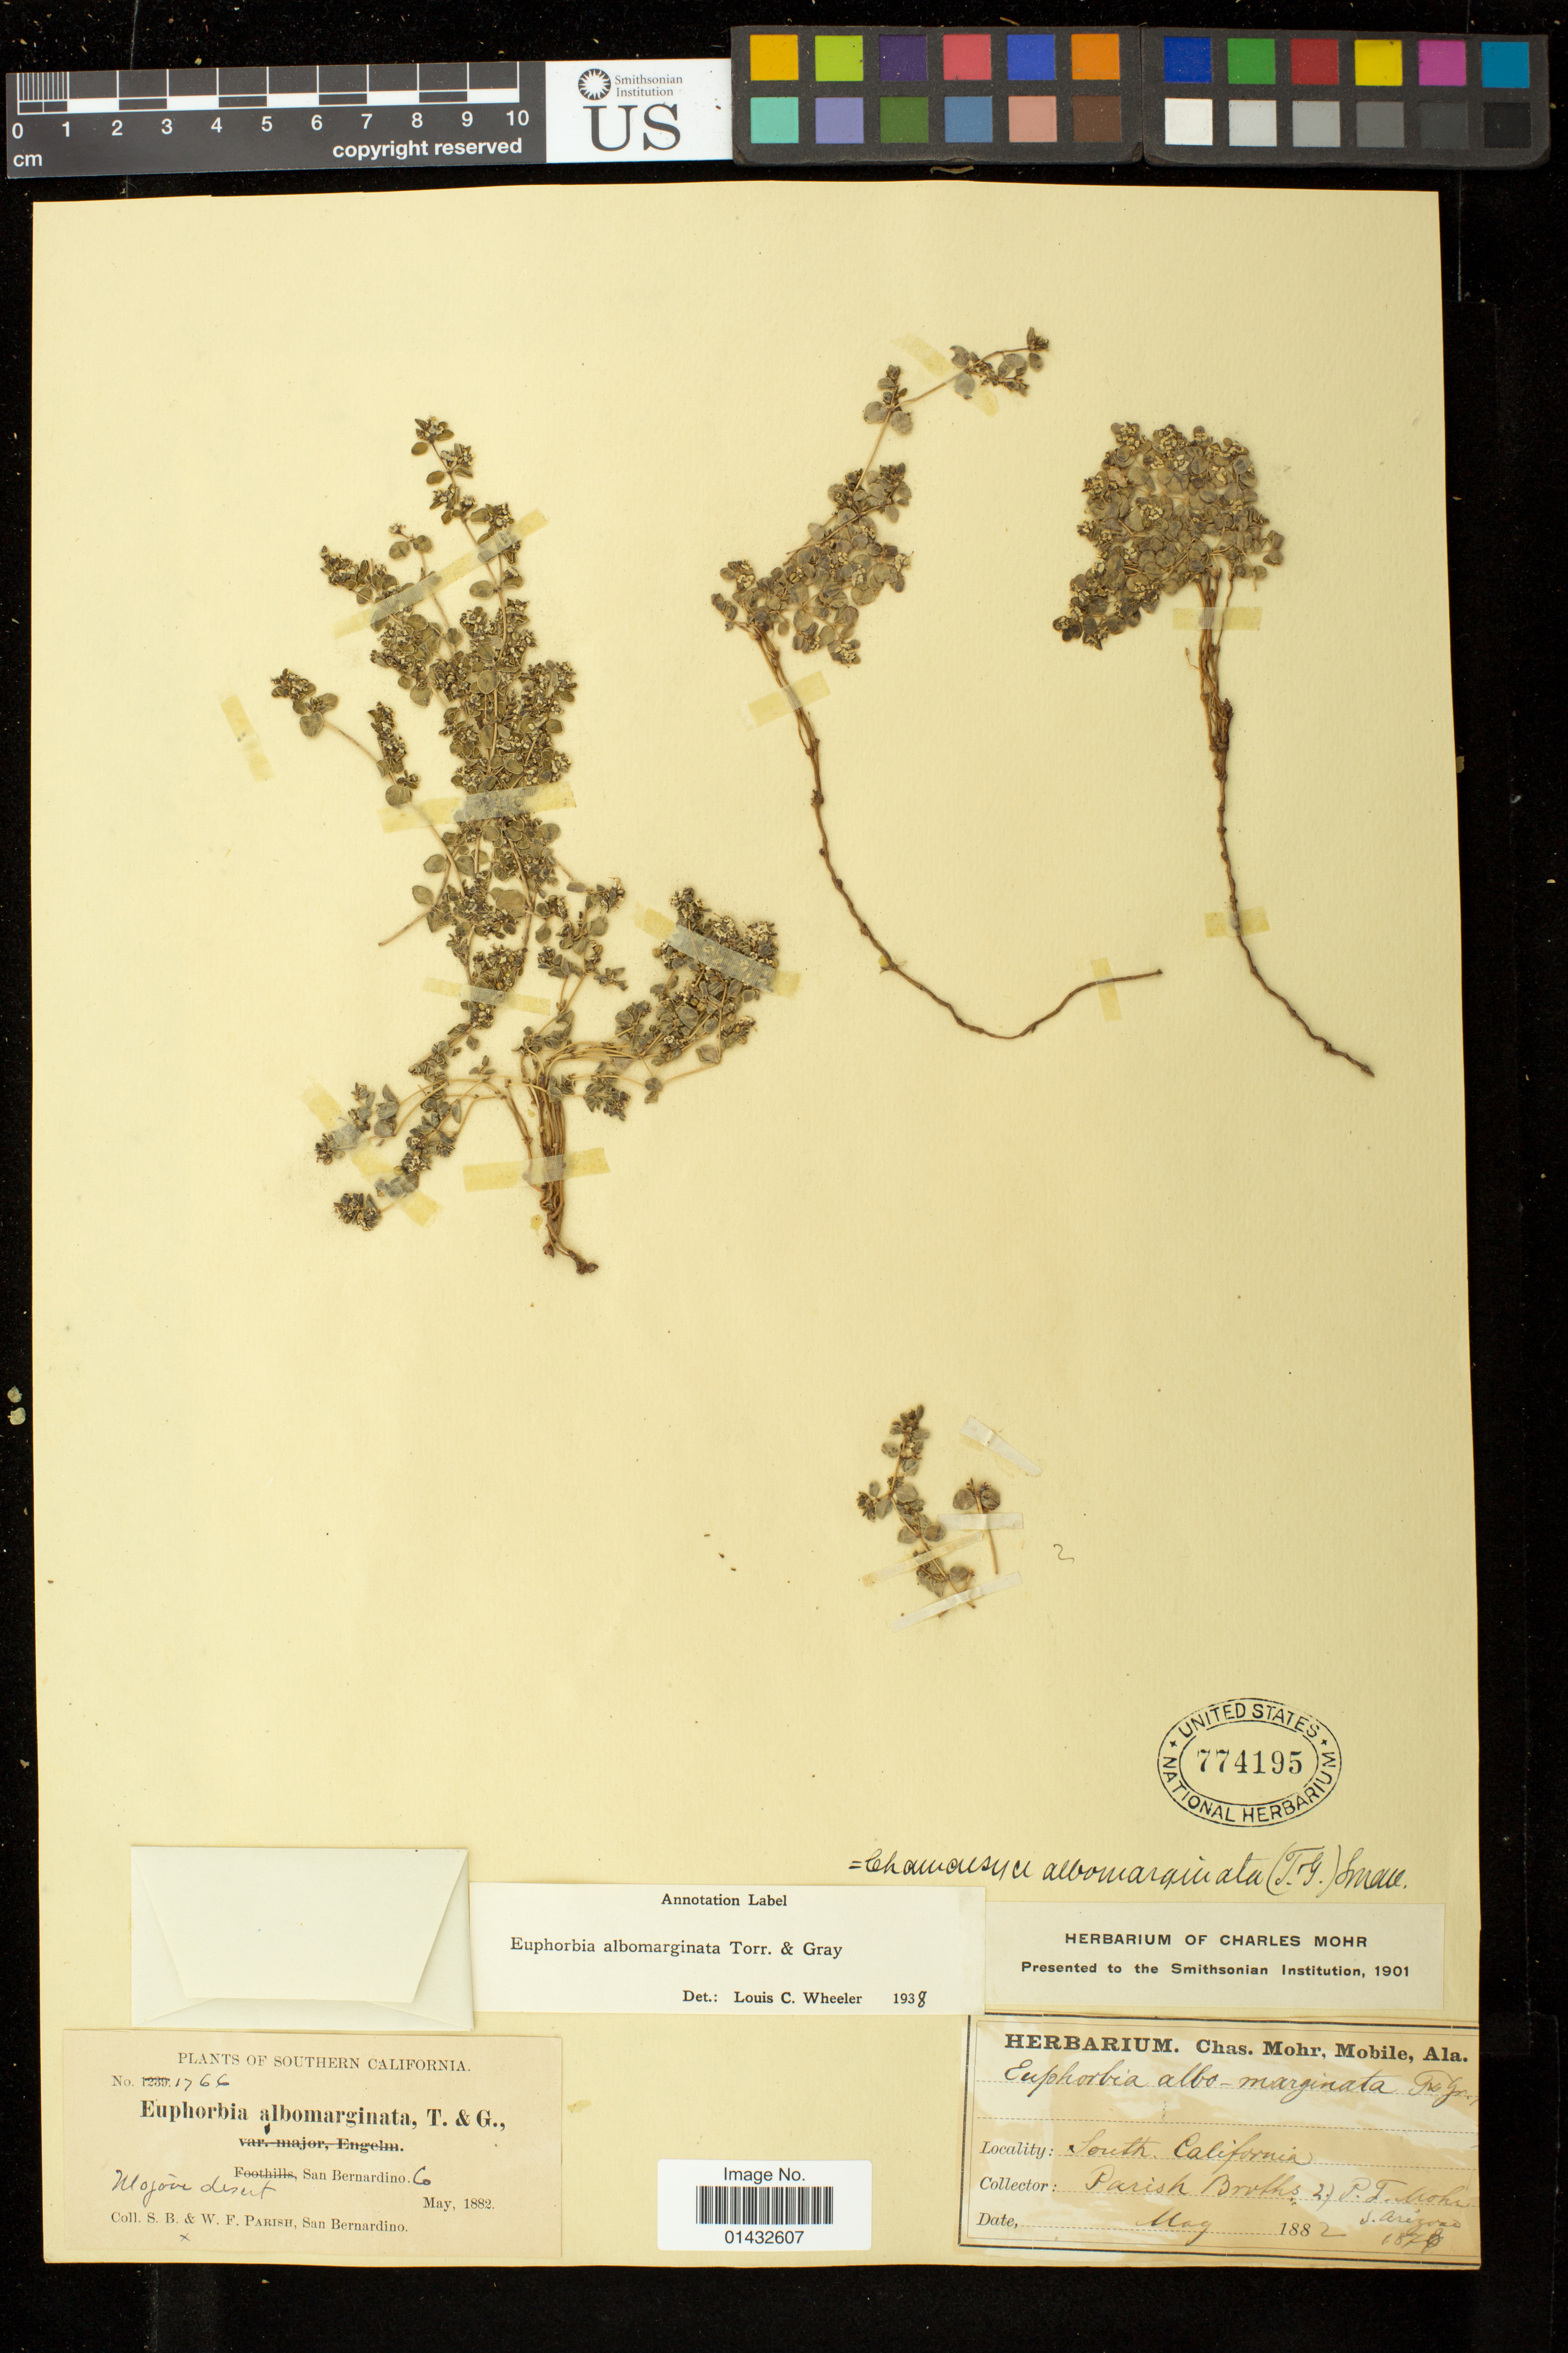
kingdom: Plantae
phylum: Tracheophyta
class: Magnoliopsida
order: Malpighiales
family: Euphorbiaceae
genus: Euphorbia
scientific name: Euphorbia albomarginata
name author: Torr. & A. Gray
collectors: S. B. Parish & W. F. Parish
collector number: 1766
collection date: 1882-05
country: United States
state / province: California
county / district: San Bernardino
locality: Mojave desert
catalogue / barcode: US 774195